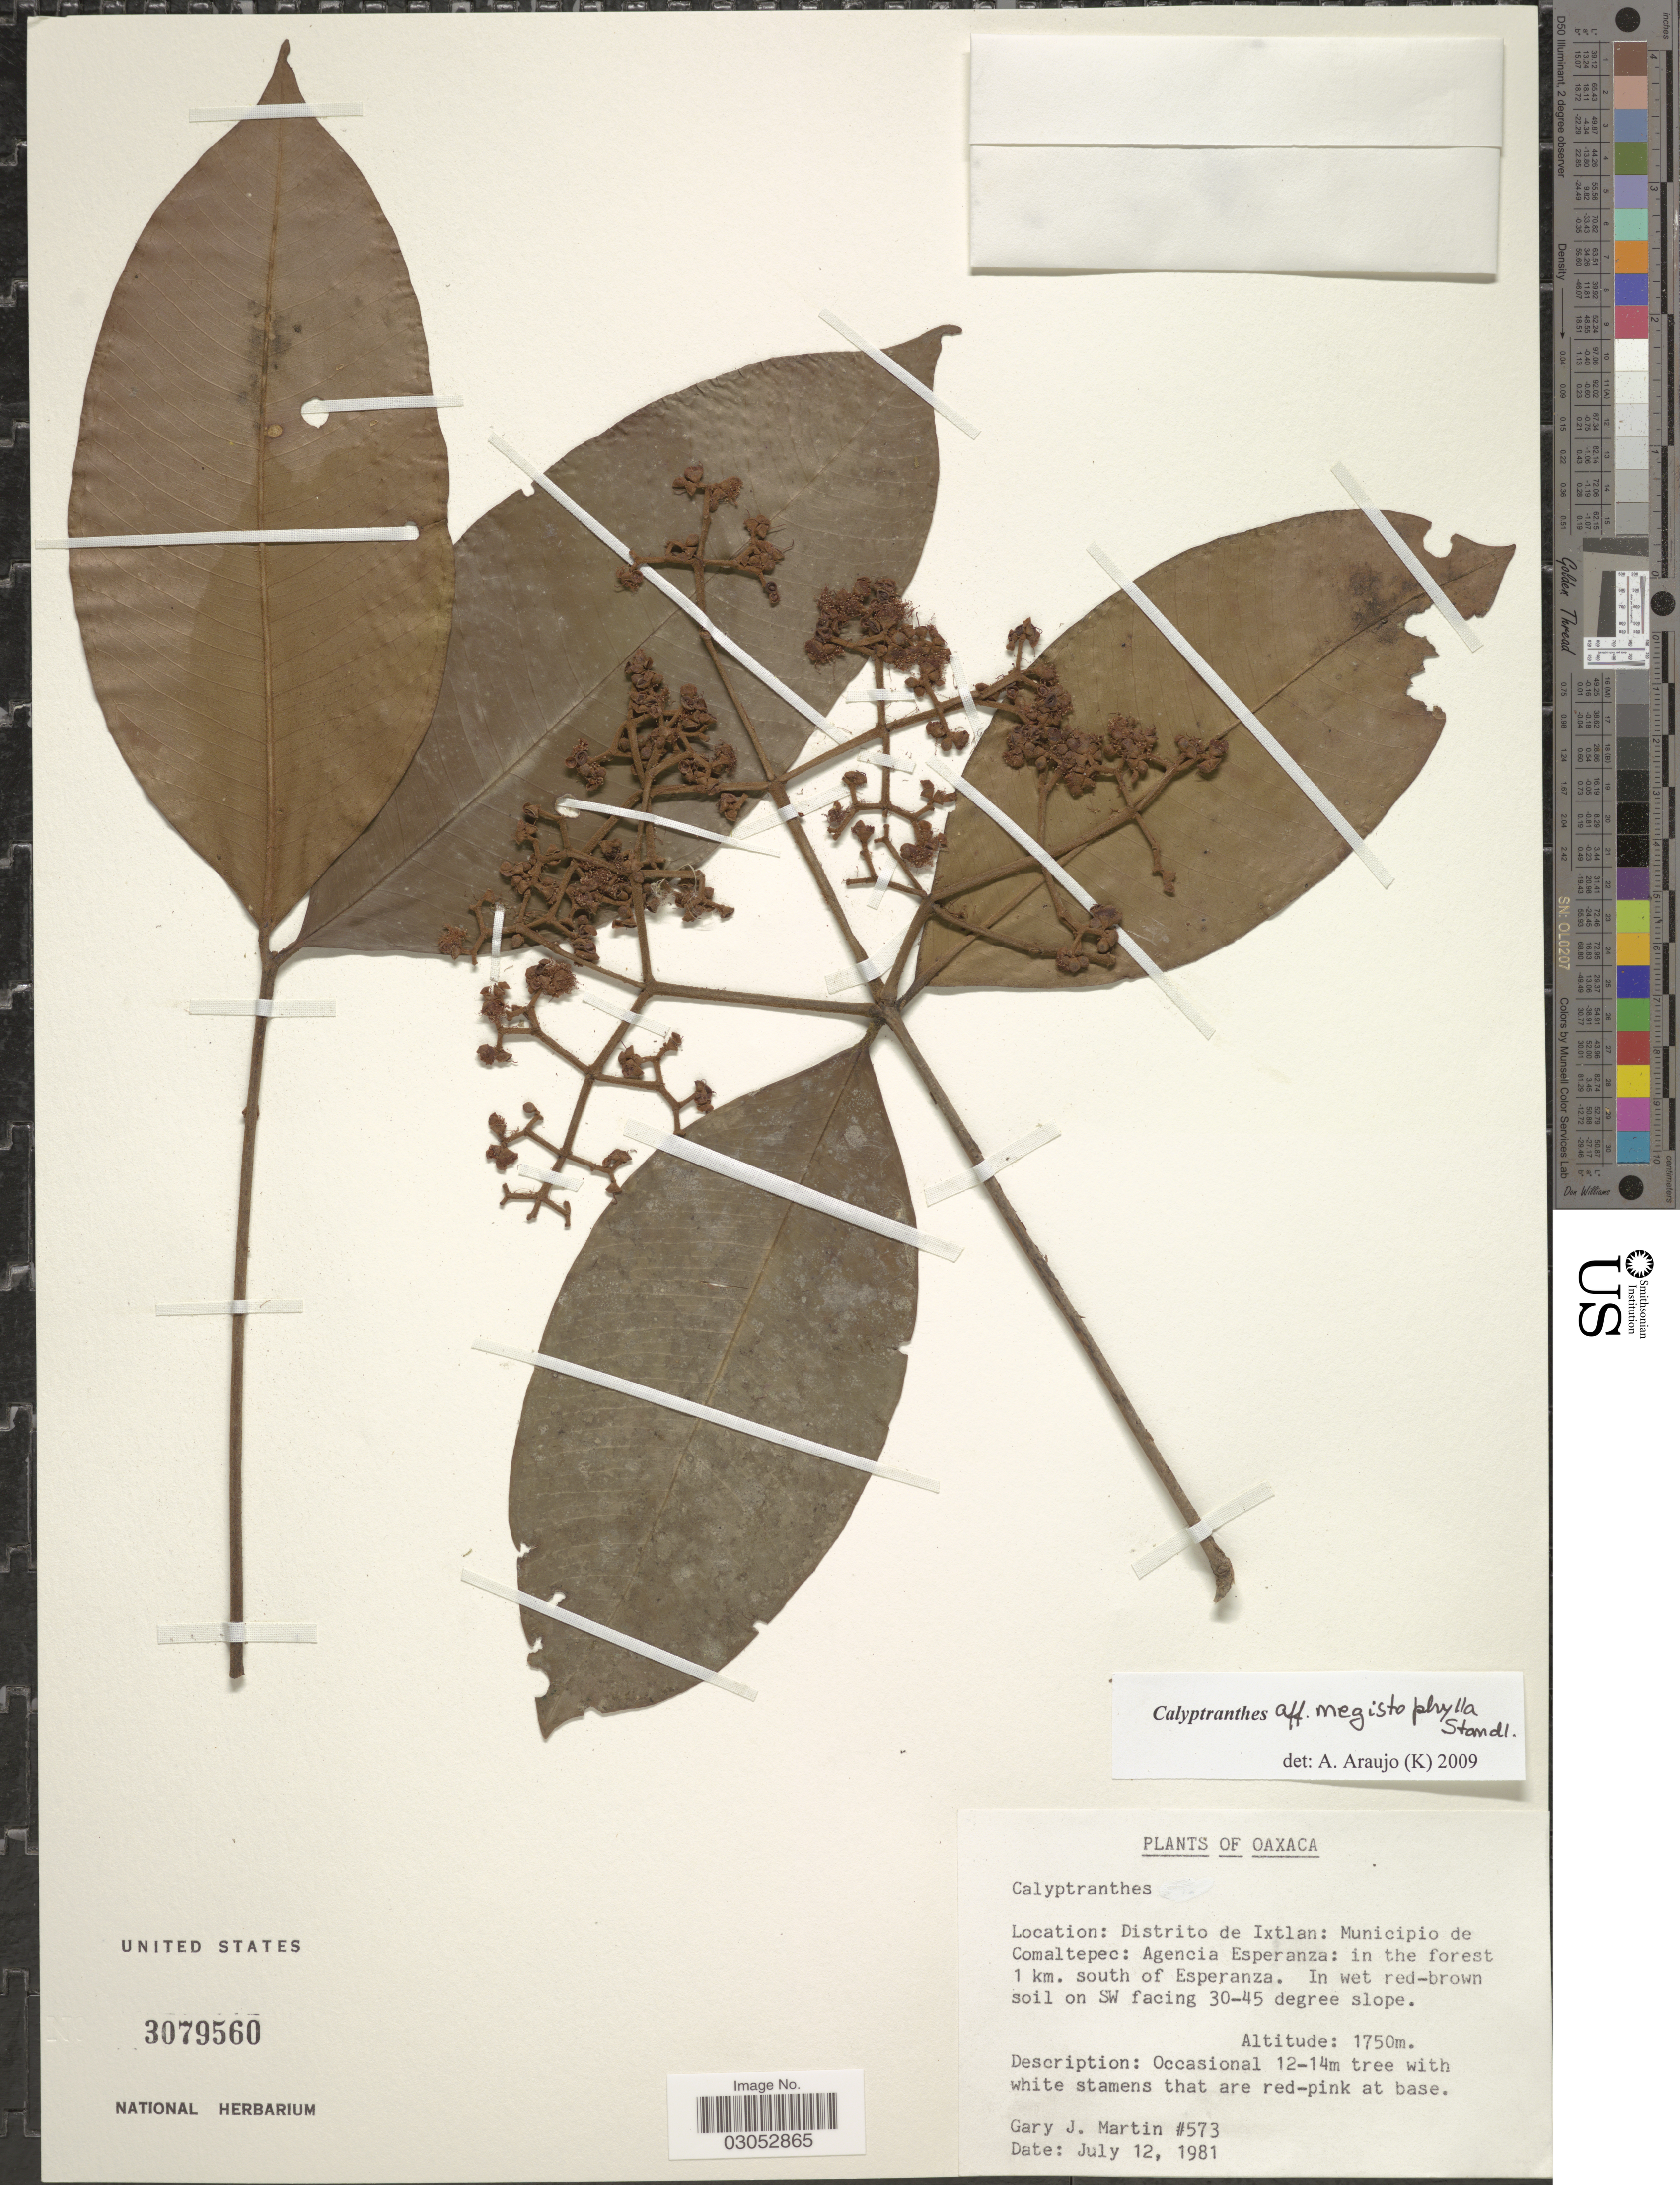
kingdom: Plantae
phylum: Tracheophyta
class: Magnoliopsida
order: Myrtales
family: Myrtaceae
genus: Myrcia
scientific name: Myrcia megistophylla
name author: (Standl.) A.R. Lourenço & Sánchez-Cháv.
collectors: J. Martin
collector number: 573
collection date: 1981-07-12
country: Mexico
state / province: Oaxaca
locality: Distrito de Ixtlan: Municipio de Comaltepec: Agencia Esperanza: in the forest 1 km. south of Esperanza. In wet red-brown soil on SW facing 30-45 degree slope.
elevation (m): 1750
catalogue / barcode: US 3079560